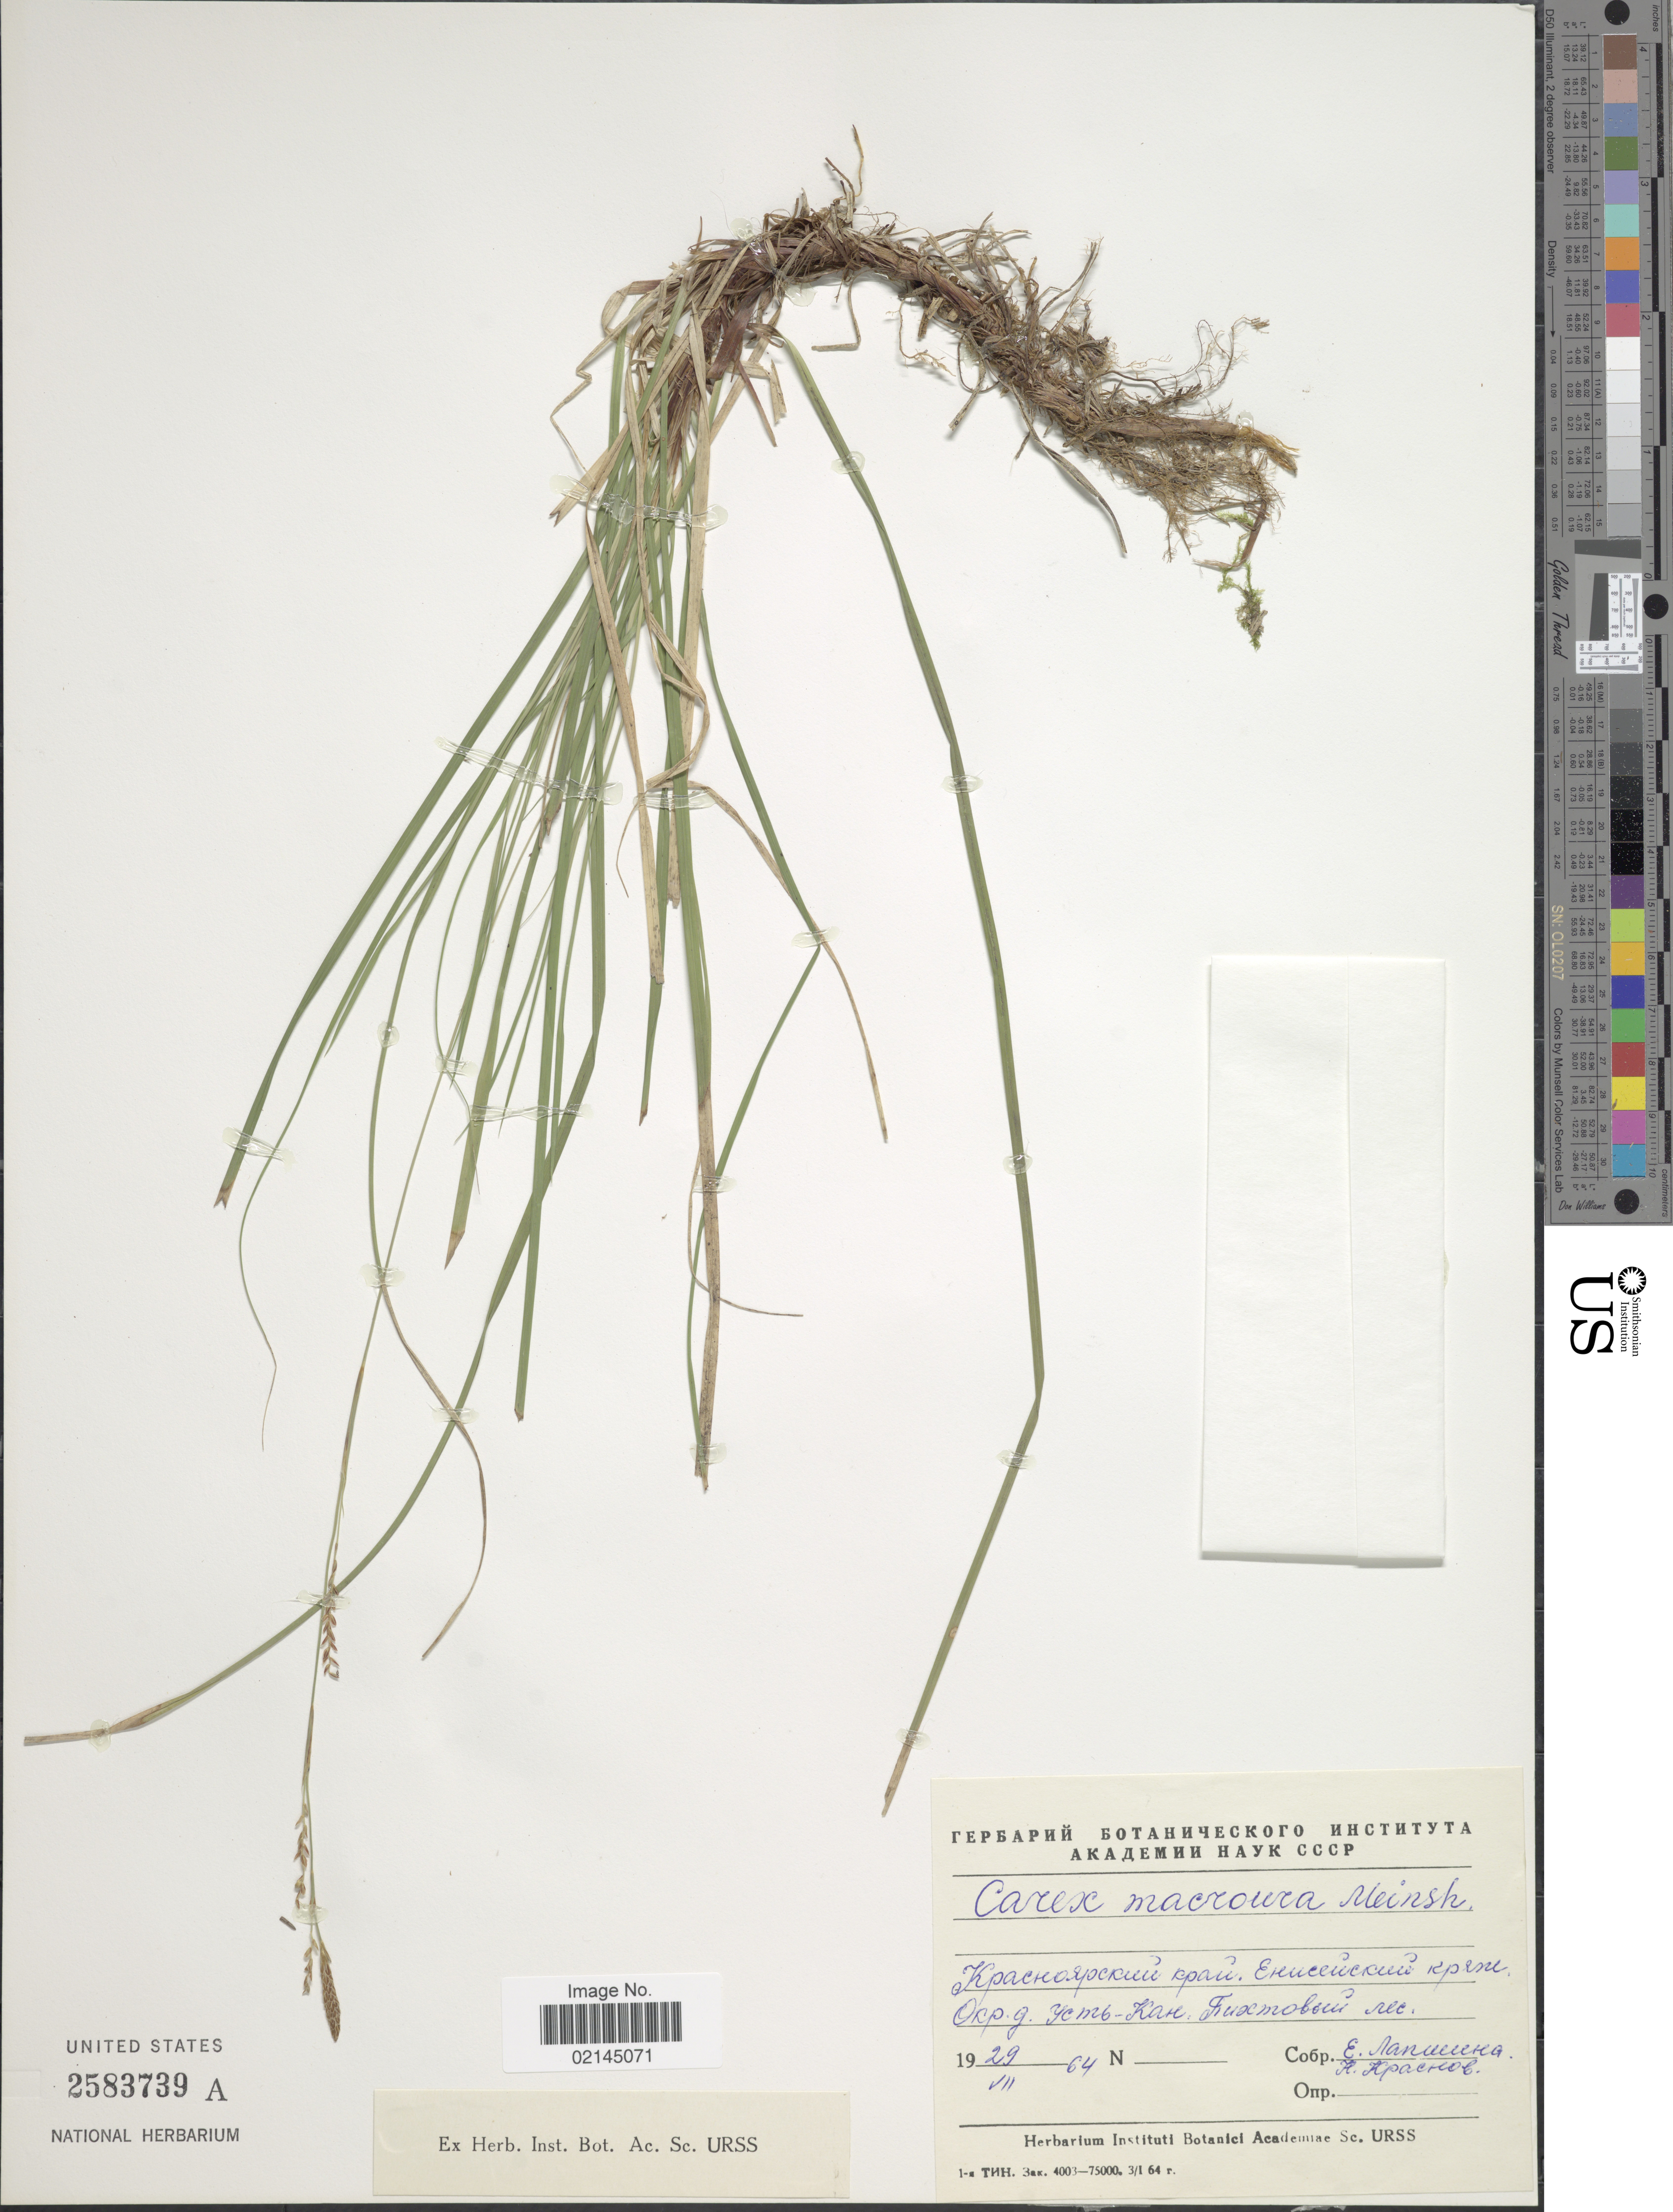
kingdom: Plantae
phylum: Tracheophyta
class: Liliopsida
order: Poales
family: Cyperaceae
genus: Carex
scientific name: Carex macroura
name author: Meinsh.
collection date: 1964-07-29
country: U.S.S.R.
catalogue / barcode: US 2583739A